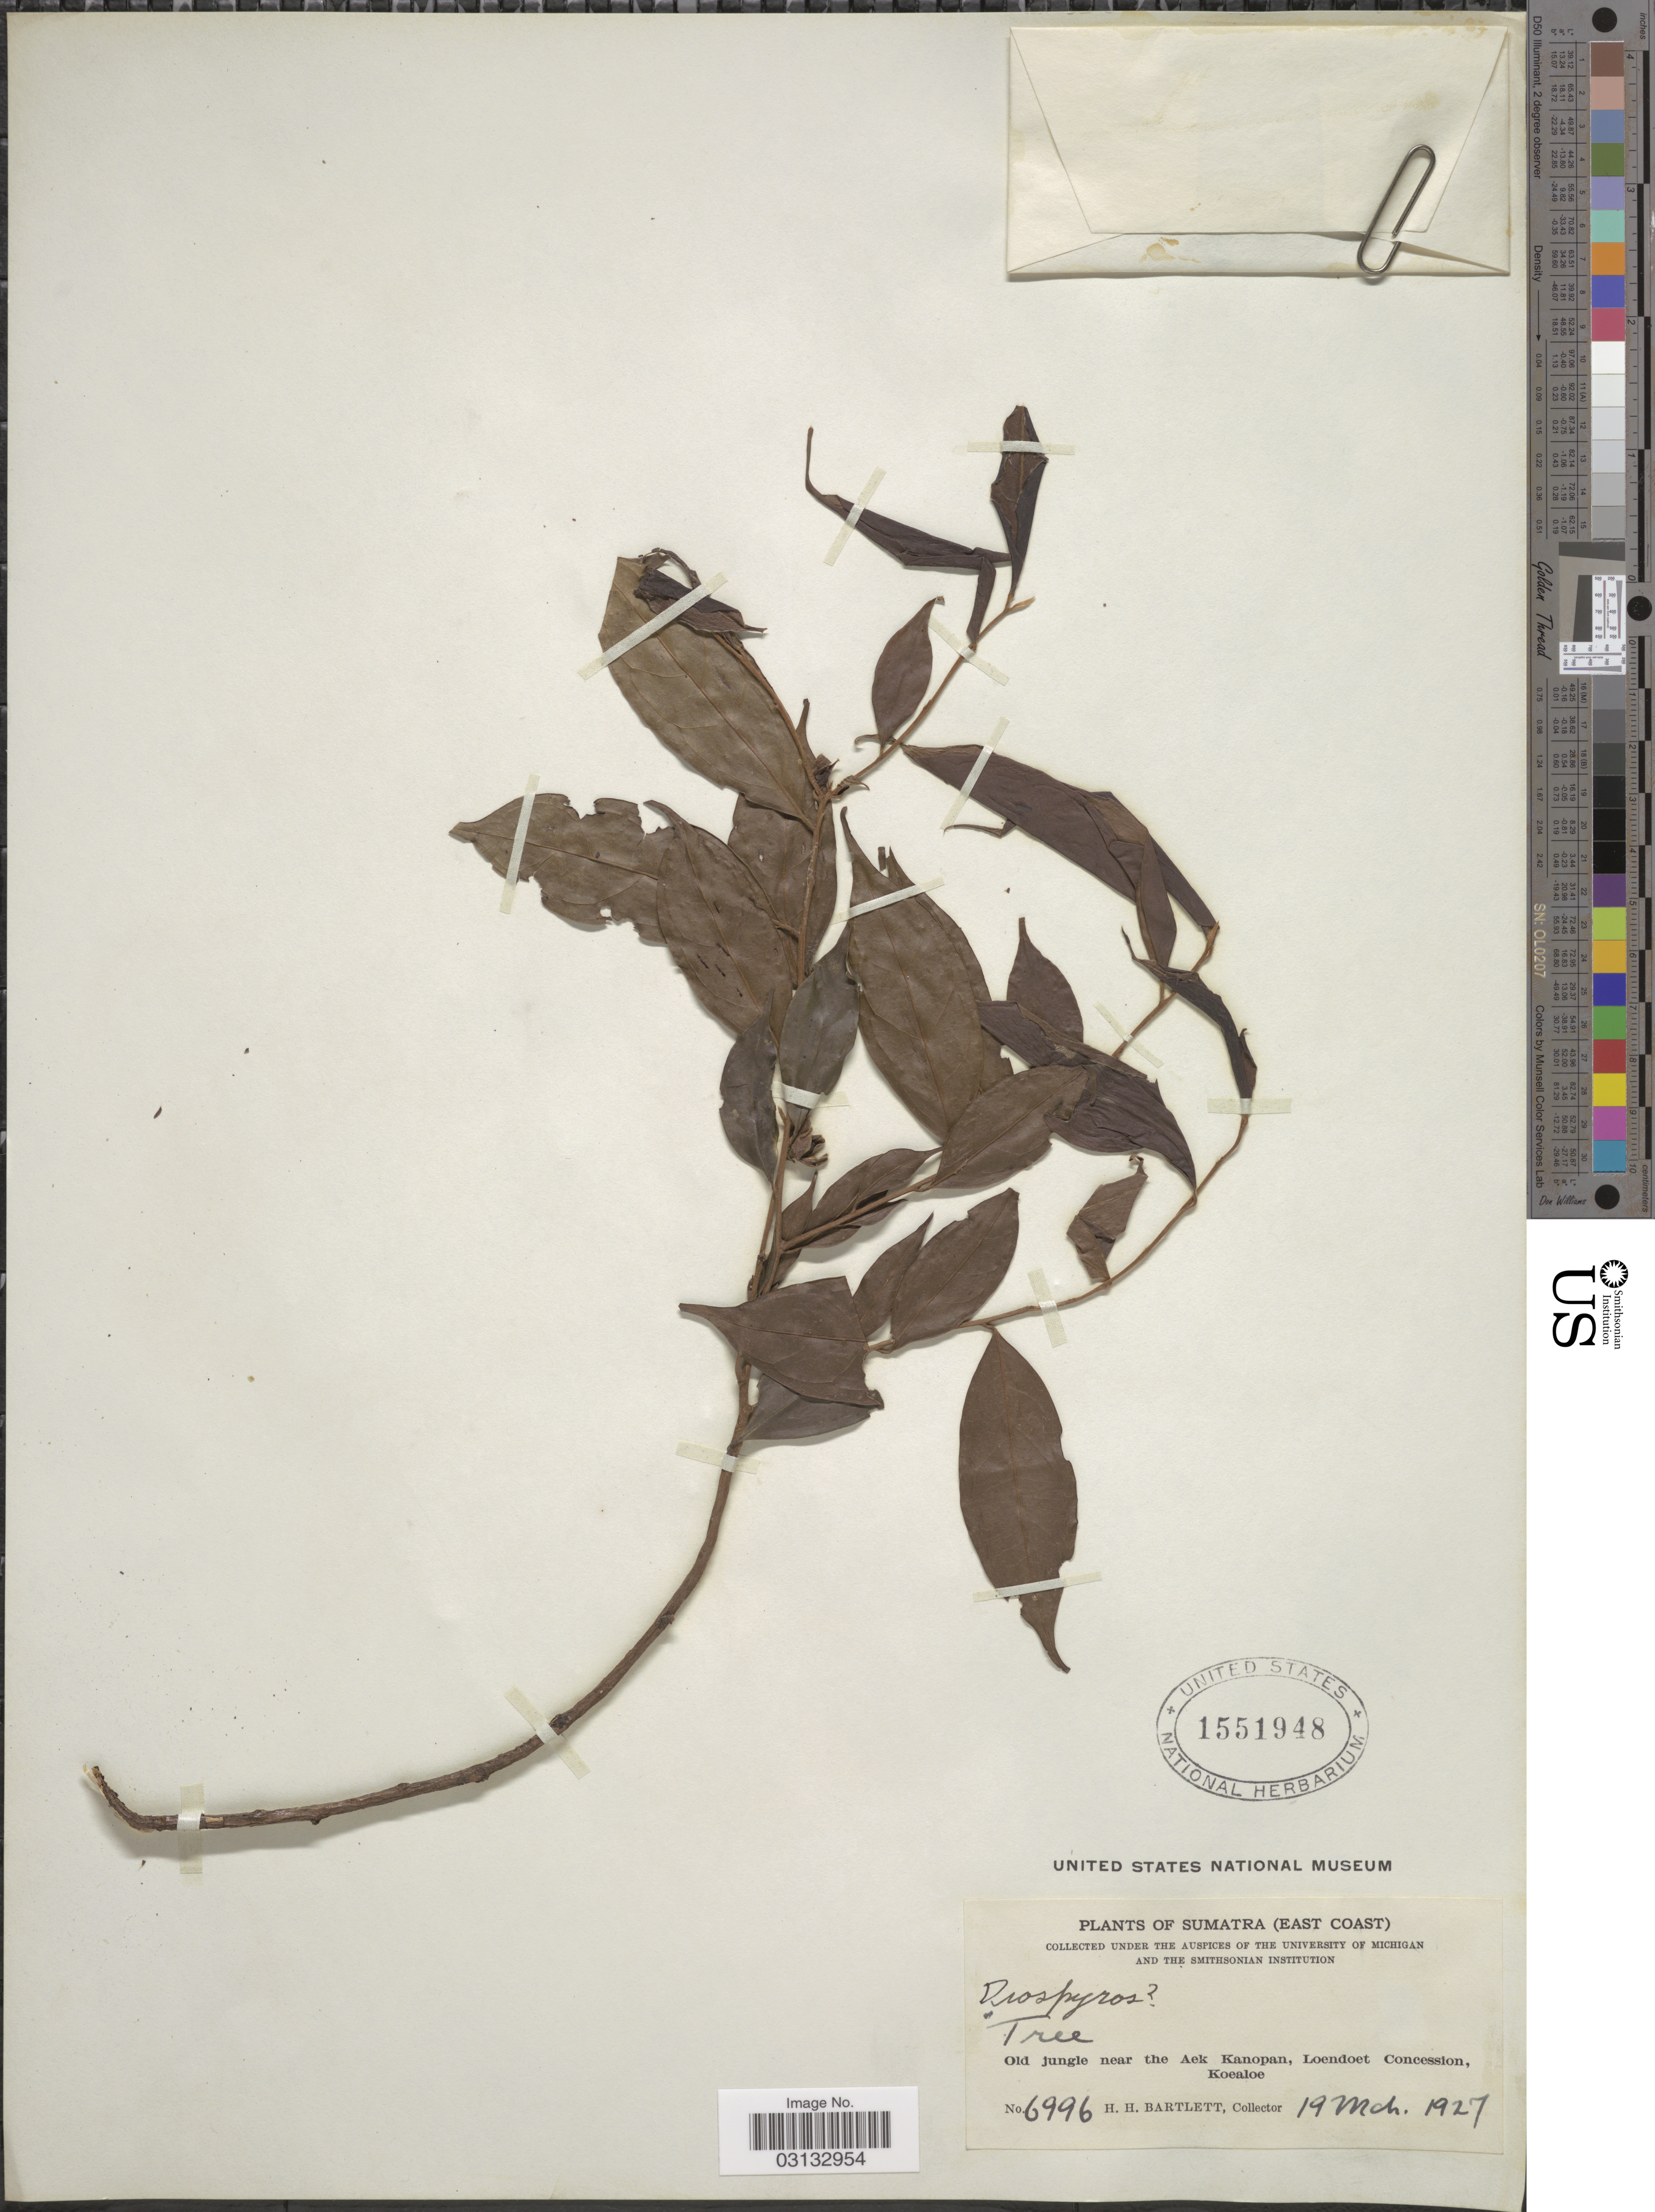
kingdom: Plantae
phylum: Tracheophyta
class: Magnoliopsida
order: Ericales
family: Ebenaceae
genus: Diospyros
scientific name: Diospyros sp.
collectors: H. H. Bartlett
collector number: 6996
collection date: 1927-03-19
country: Indonesia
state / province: Sumatra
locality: (East Coast), Old jungle near the Aek Kanopan, Loendoet Concession, Koealoe.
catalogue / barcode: US 1551948